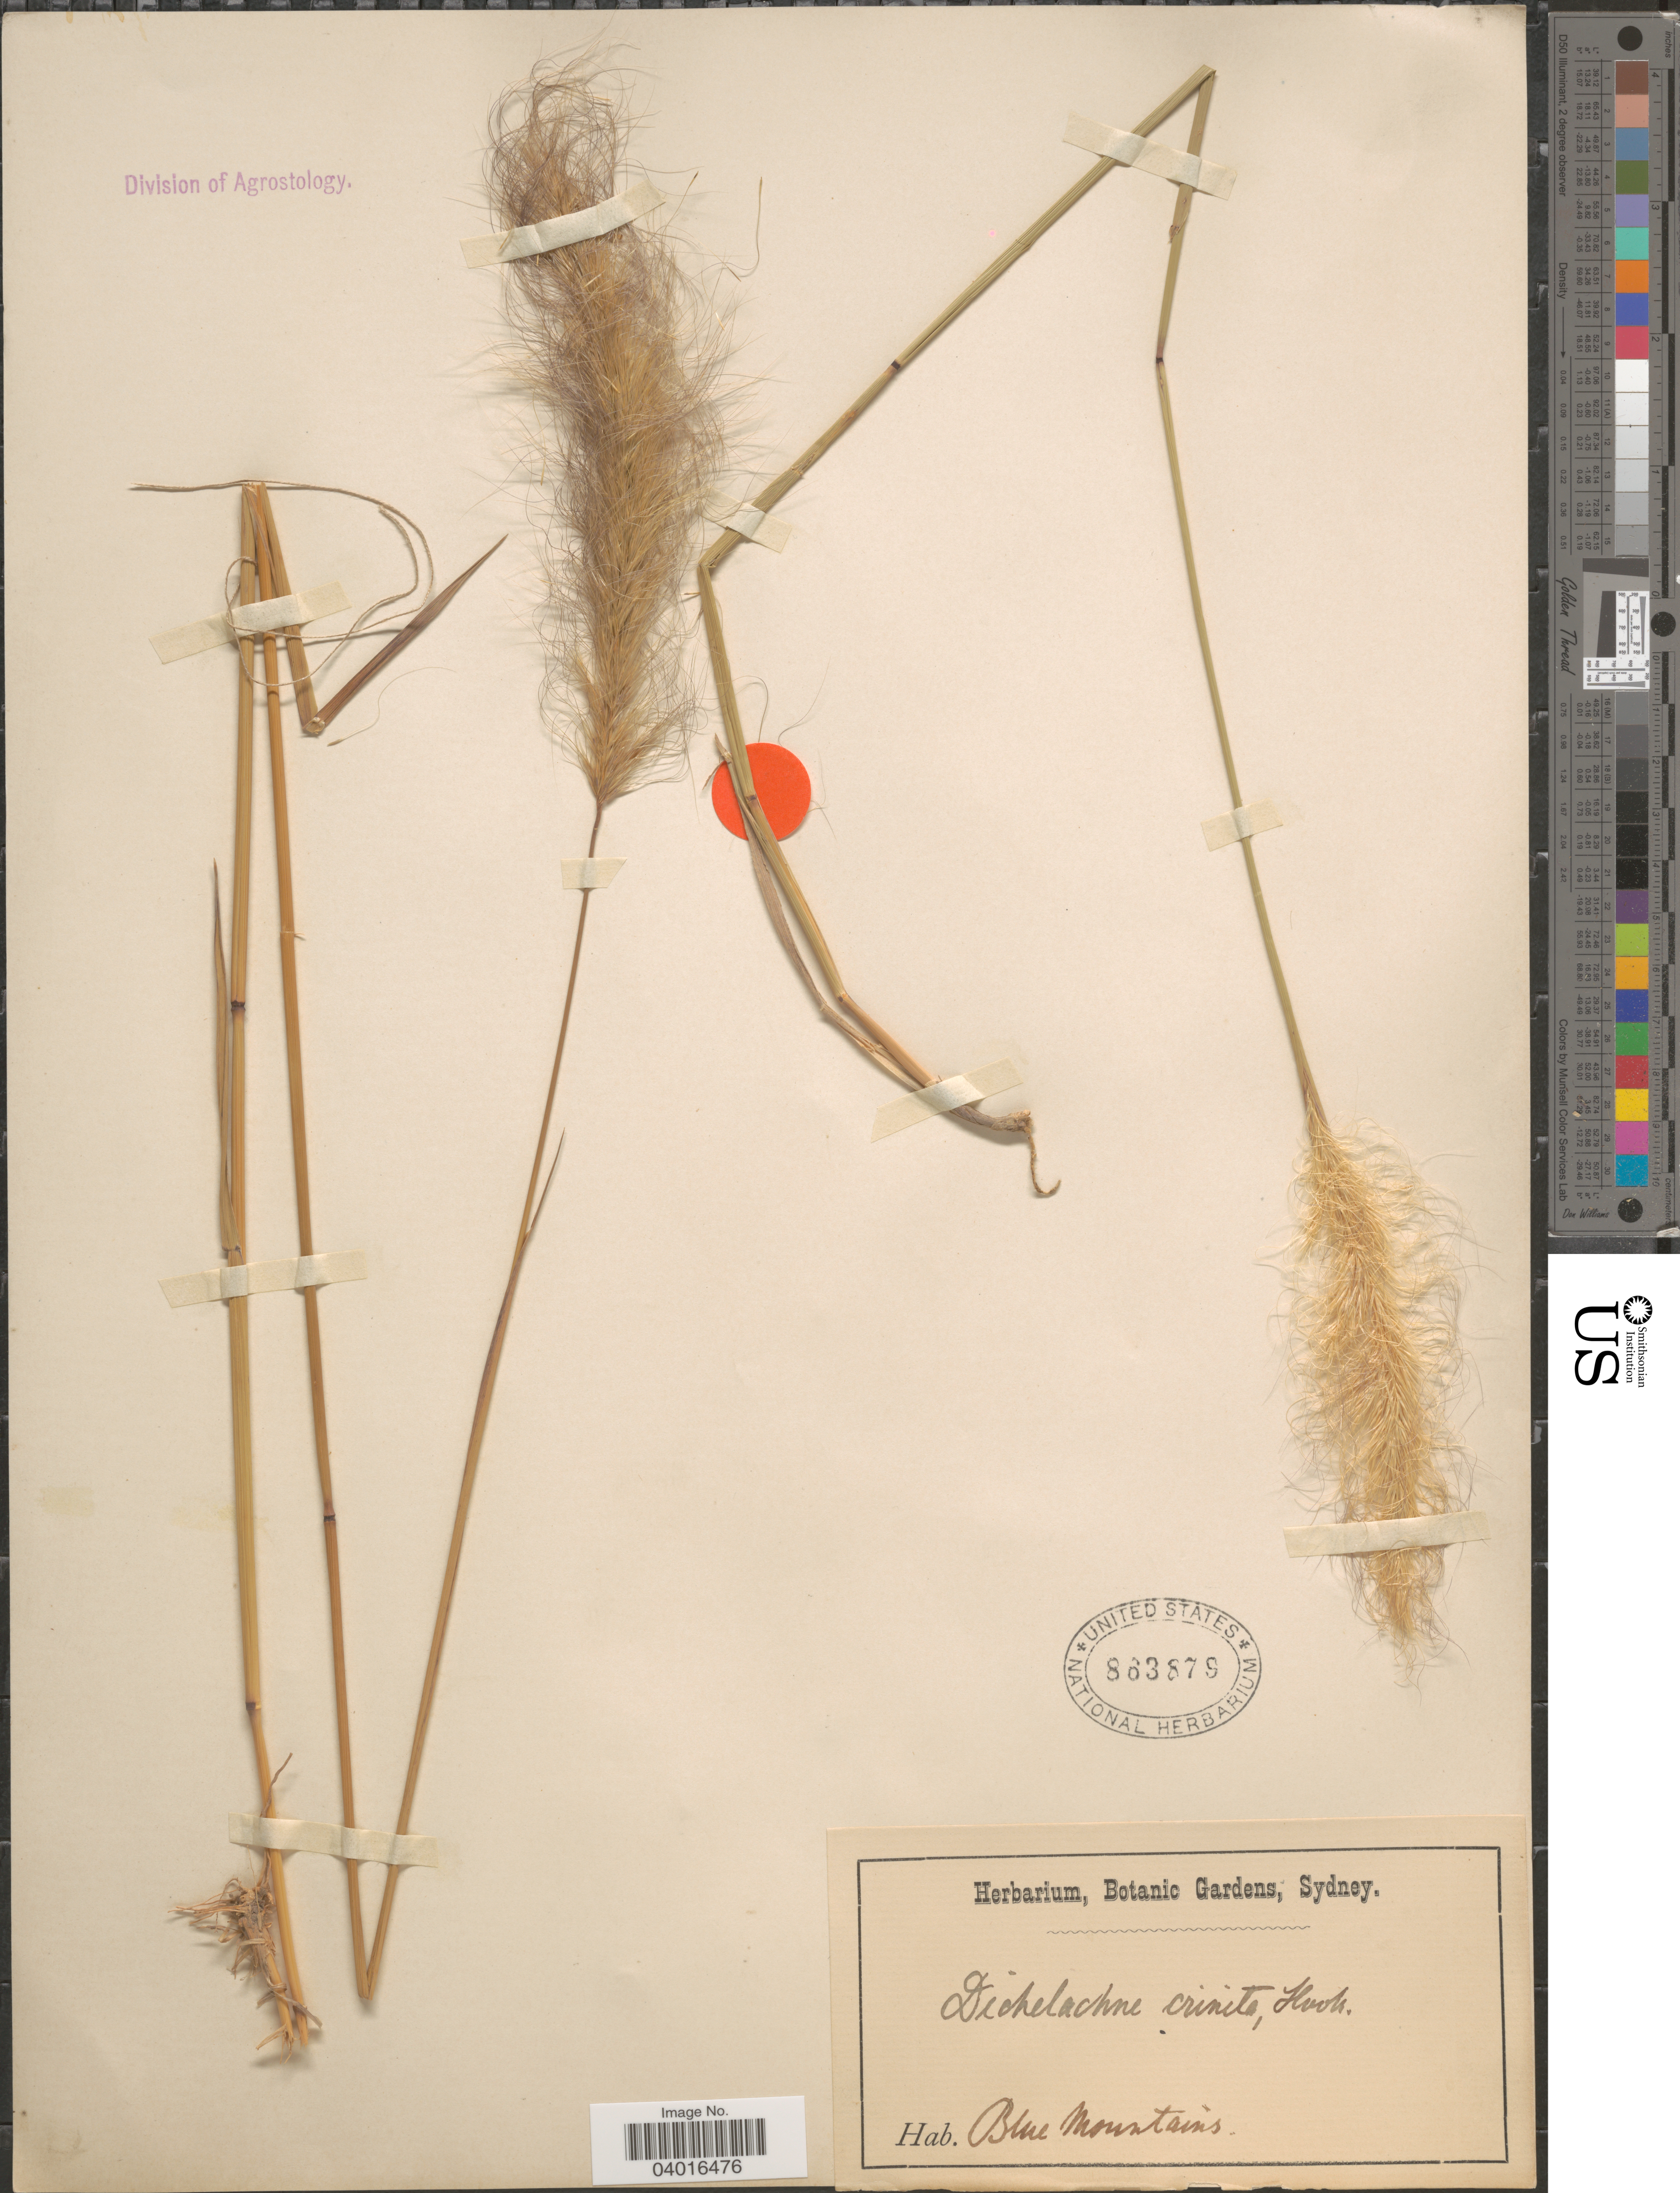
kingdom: Plantae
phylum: Tracheophyta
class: Liliopsida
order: Poales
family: Poaceae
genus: Dichelachne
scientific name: Dichelachne crinita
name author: Hook. f.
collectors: ex Herb. Bot. Gard. Sydney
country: Australia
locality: Blue Mountains.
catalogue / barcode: US 863879